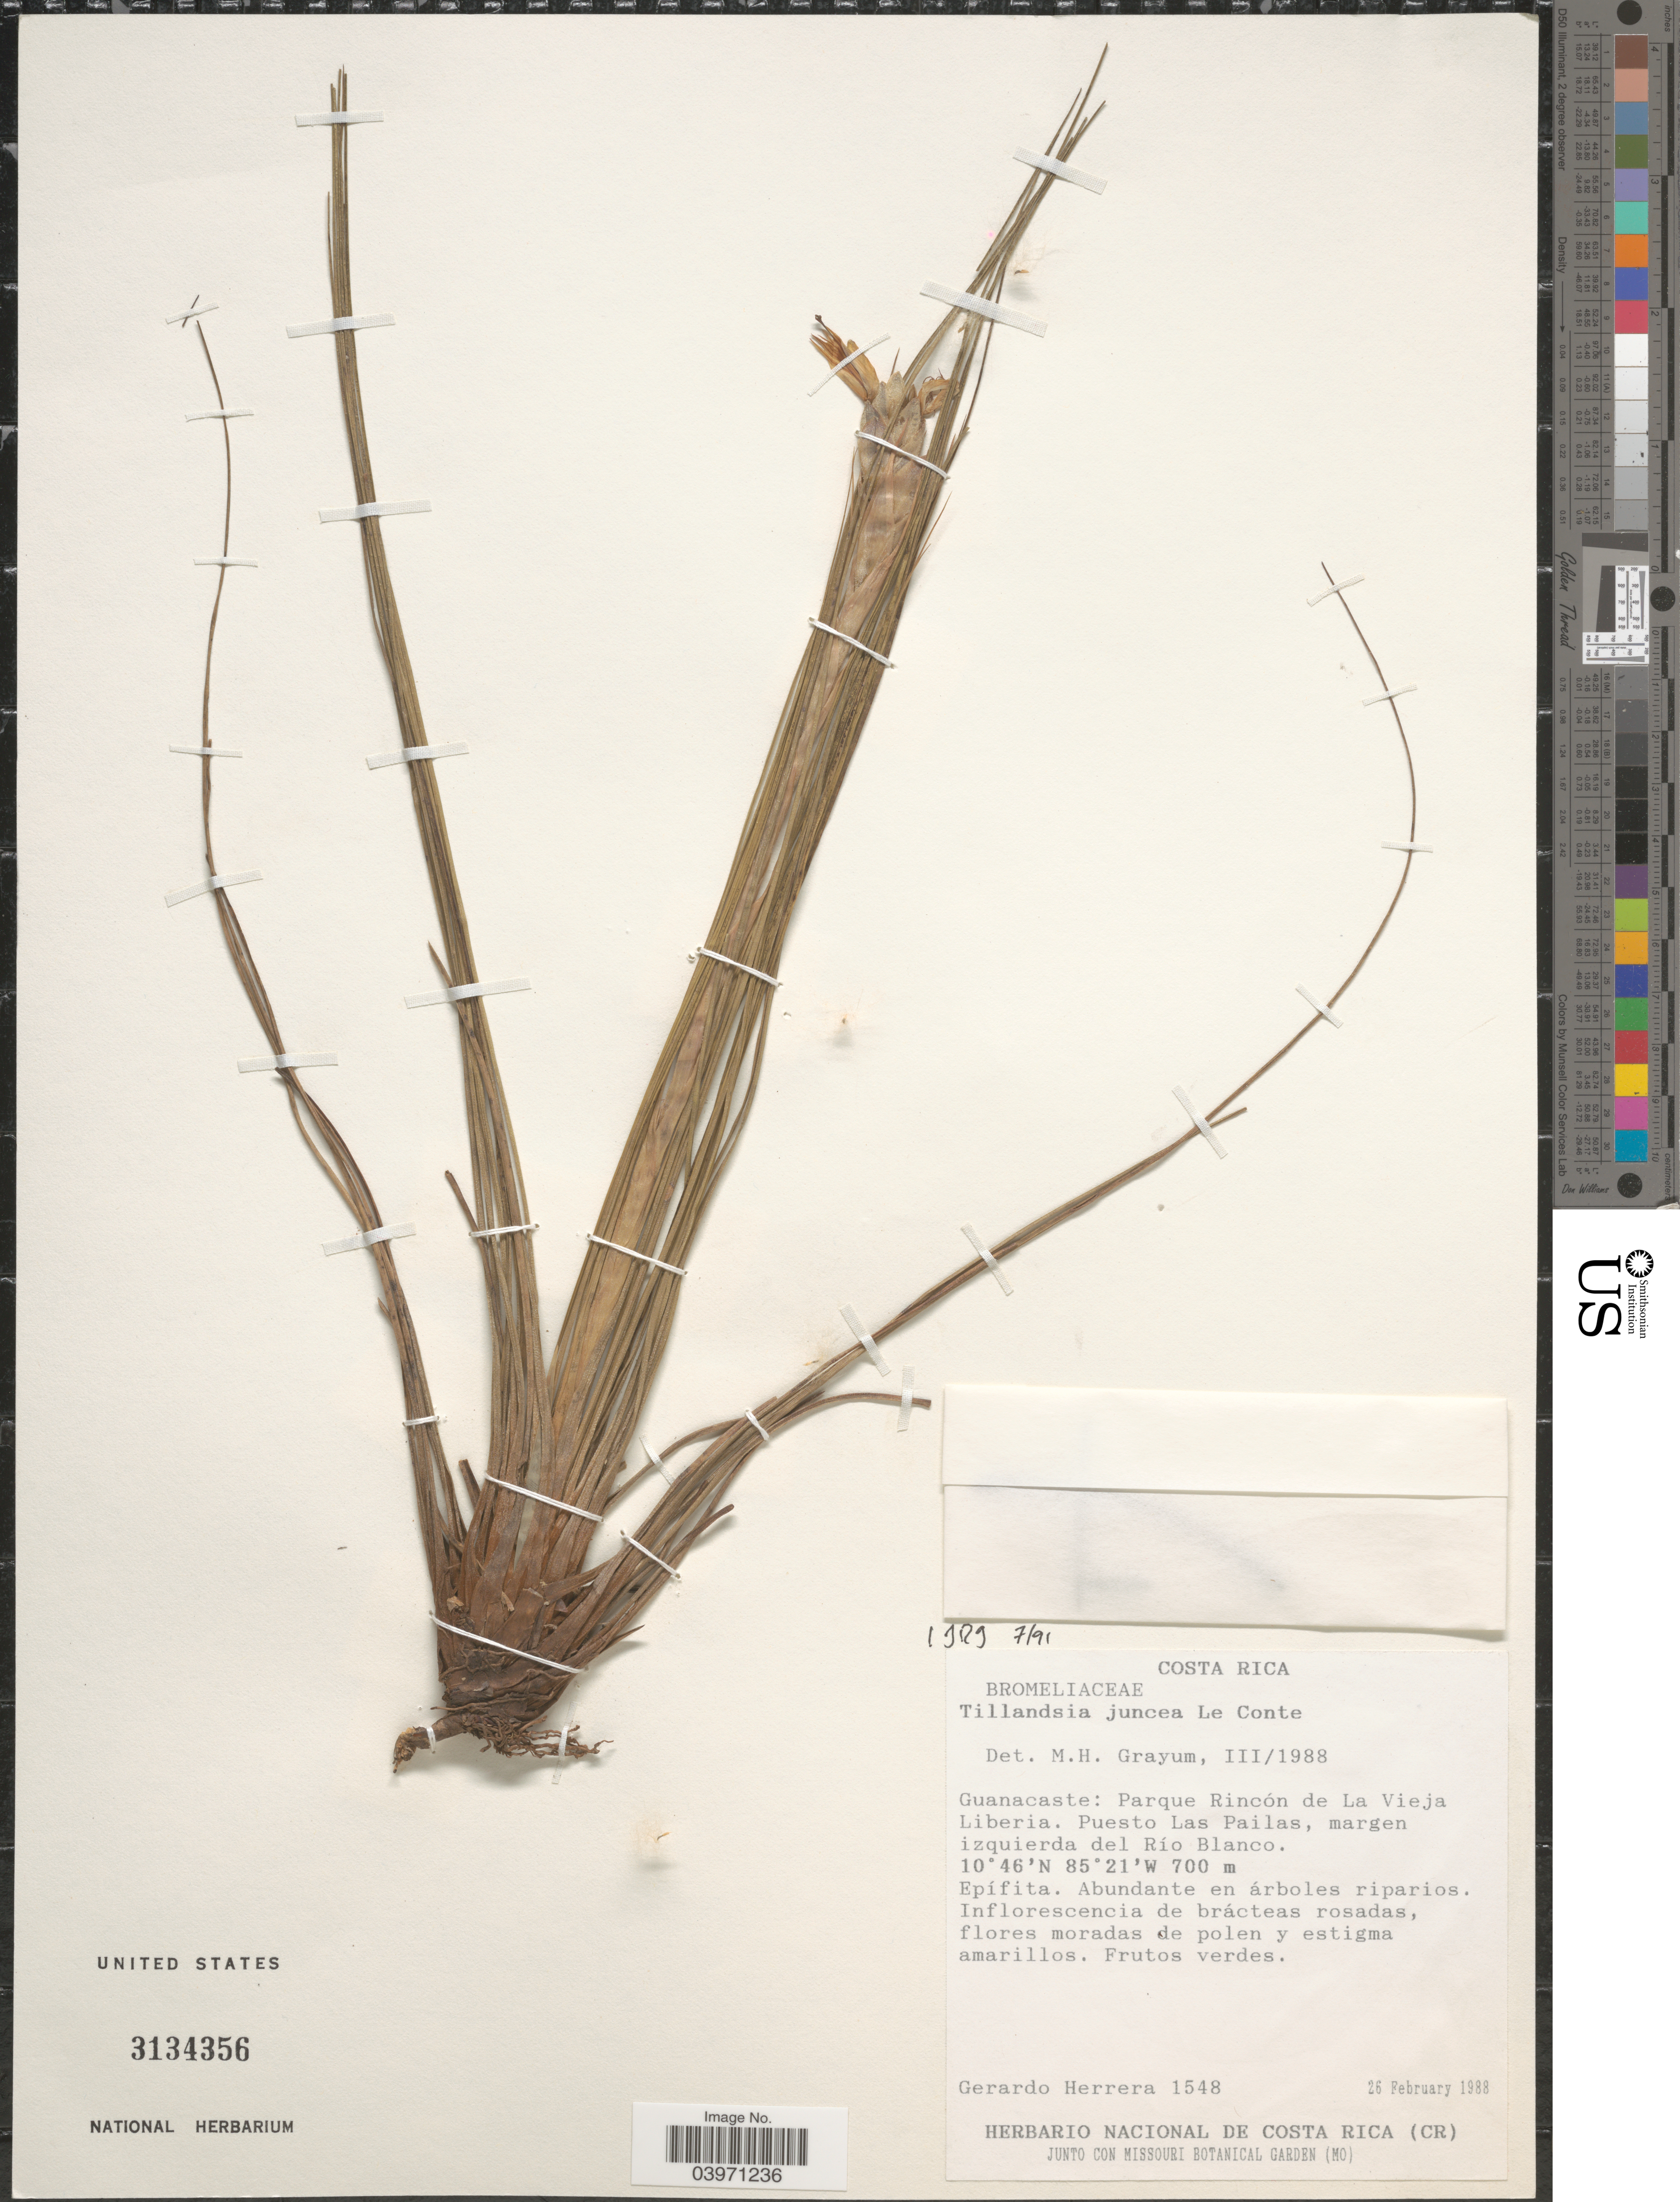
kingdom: Plantae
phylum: Tracheophyta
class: Liliopsida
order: Poales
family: Bromeliaceae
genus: Tillandsia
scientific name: Tillandsia juncea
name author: (Ruiz & Pav.) Poir.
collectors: G. Herrera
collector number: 1548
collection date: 1988-02-26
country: Costa Rica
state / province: Guanacaste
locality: Parque Rincón de La Vieja Liberia. Puesto Las Pailas, margen izquierda del Río Blanco.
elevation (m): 700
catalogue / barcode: US 3134356